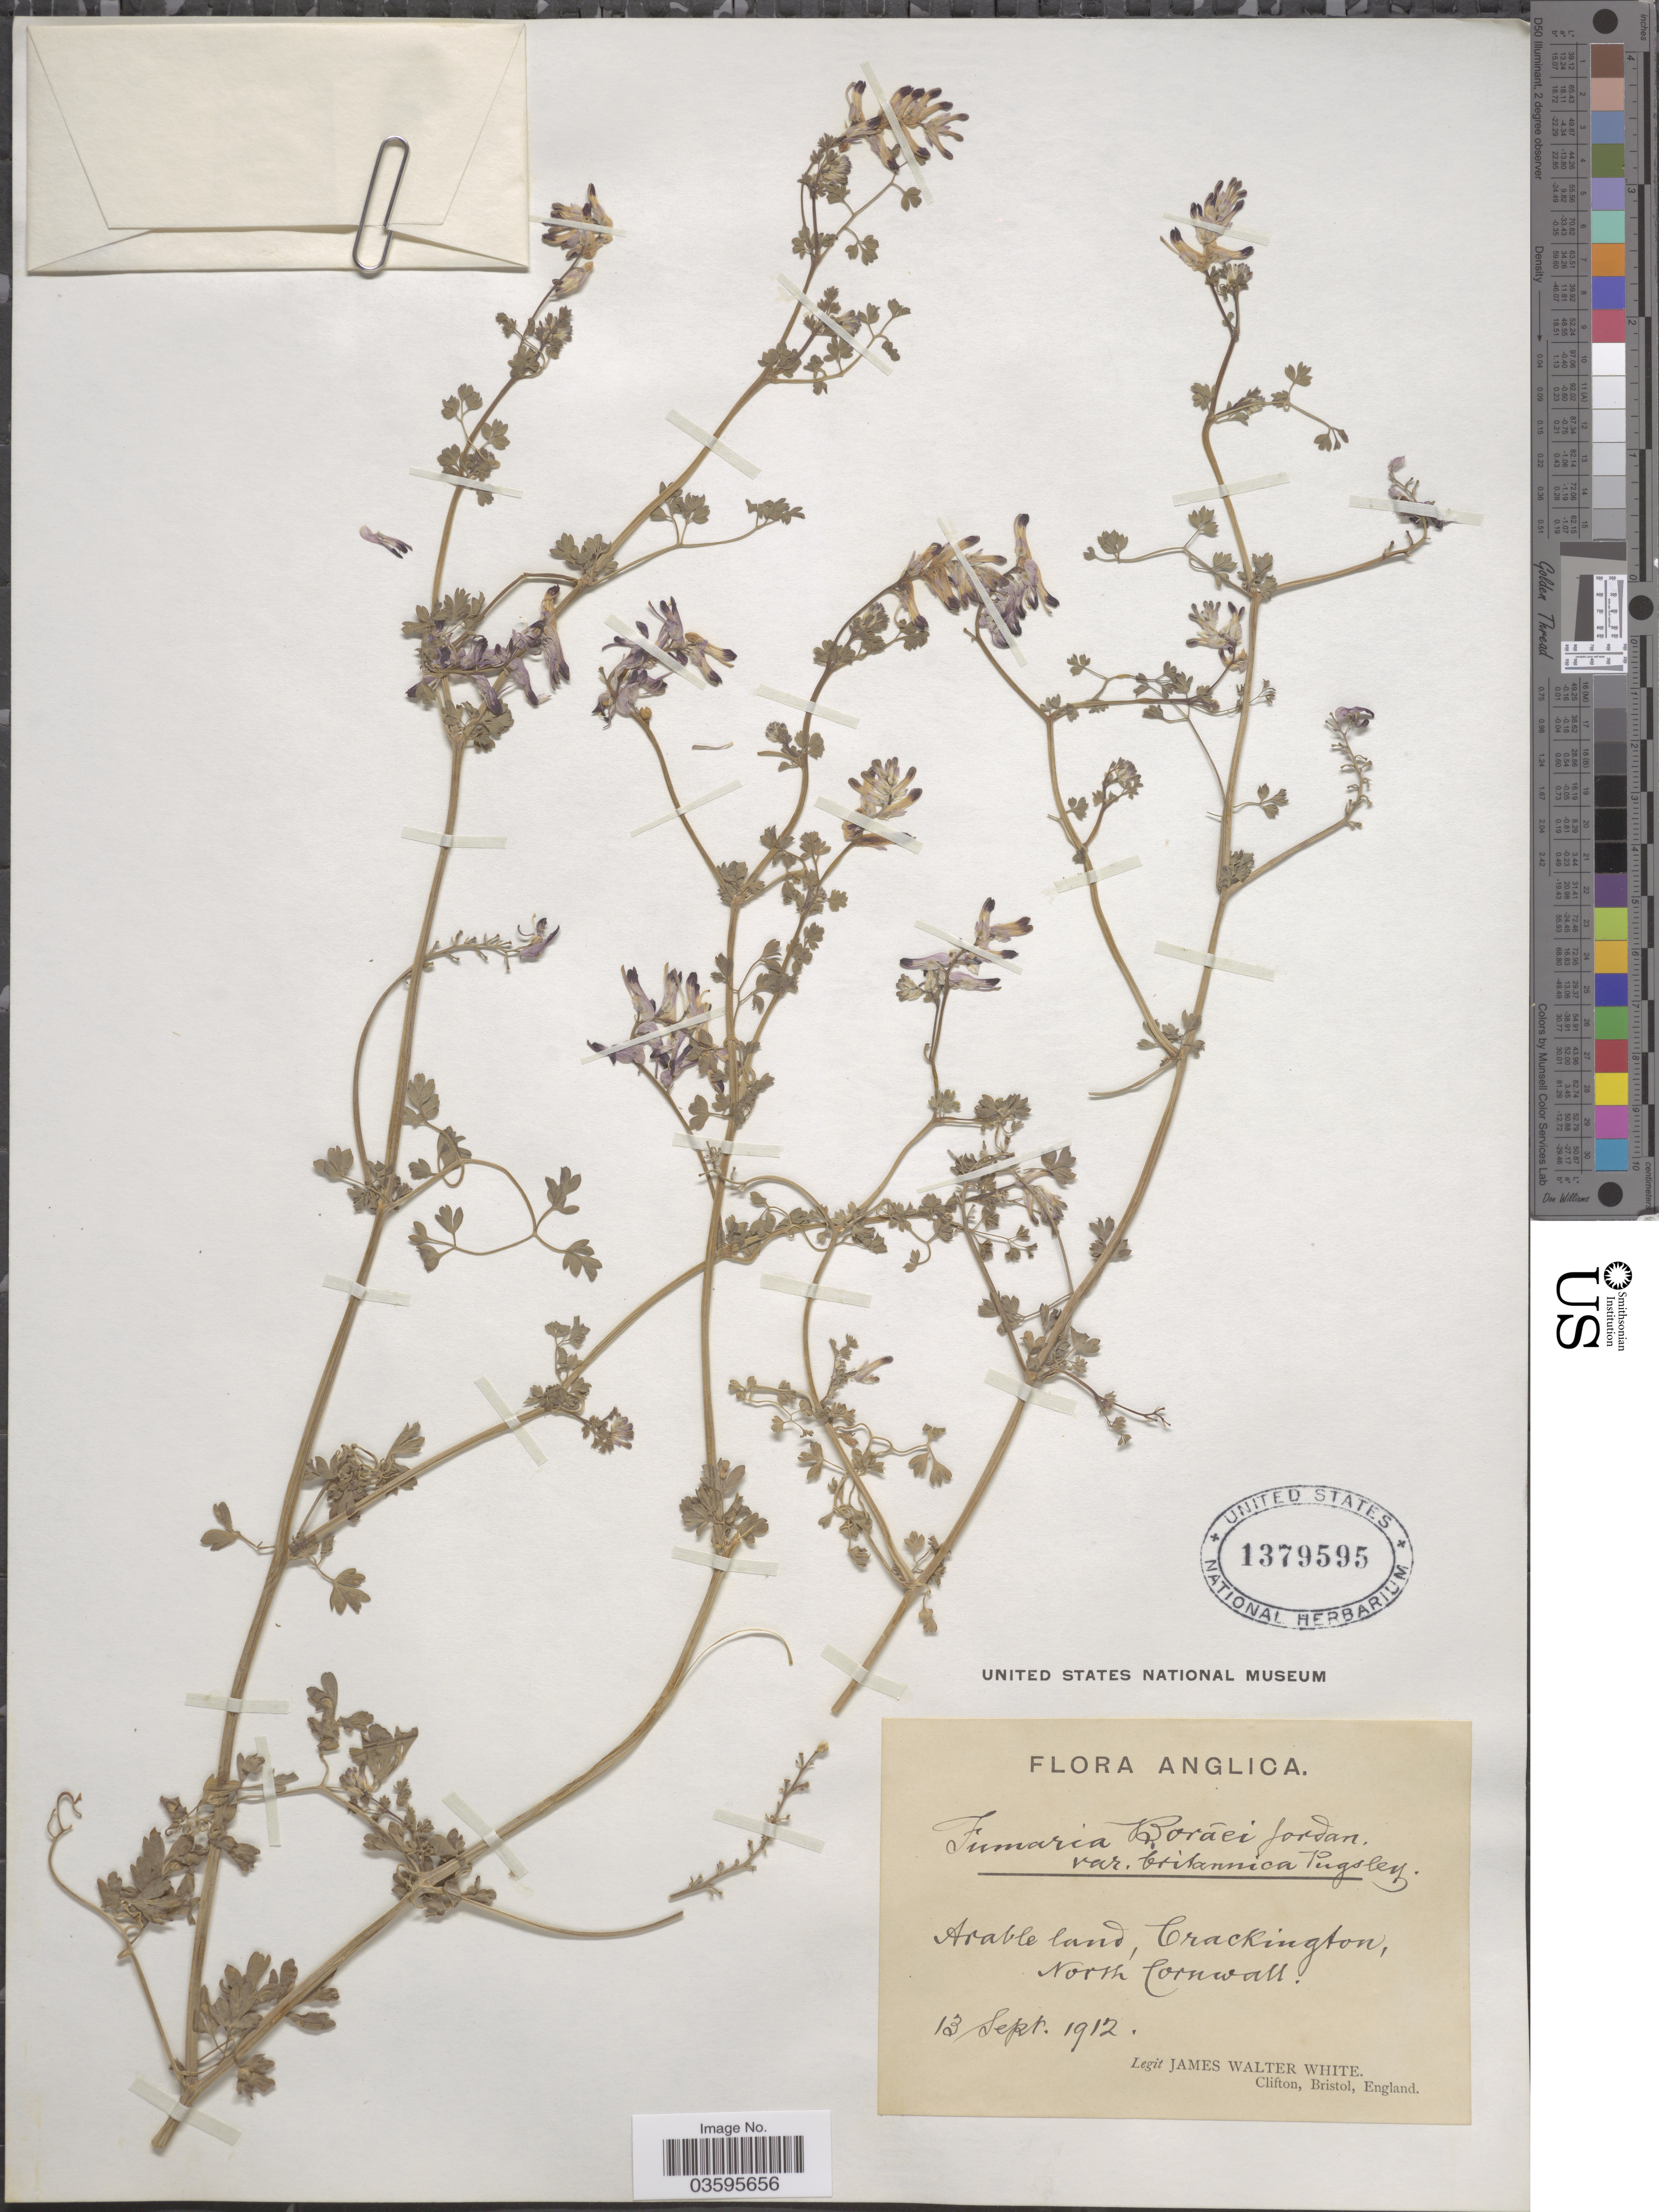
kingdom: Plantae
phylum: Tracheophyta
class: Magnoliopsida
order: Ranunculales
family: Papaveraceae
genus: Fumaria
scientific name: Fumaria boraei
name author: Jord.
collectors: J. W. White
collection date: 1912-09-13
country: United Kingdom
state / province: England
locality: Anglica. Arable land, Crackington, North Cornwall.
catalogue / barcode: US 1379595